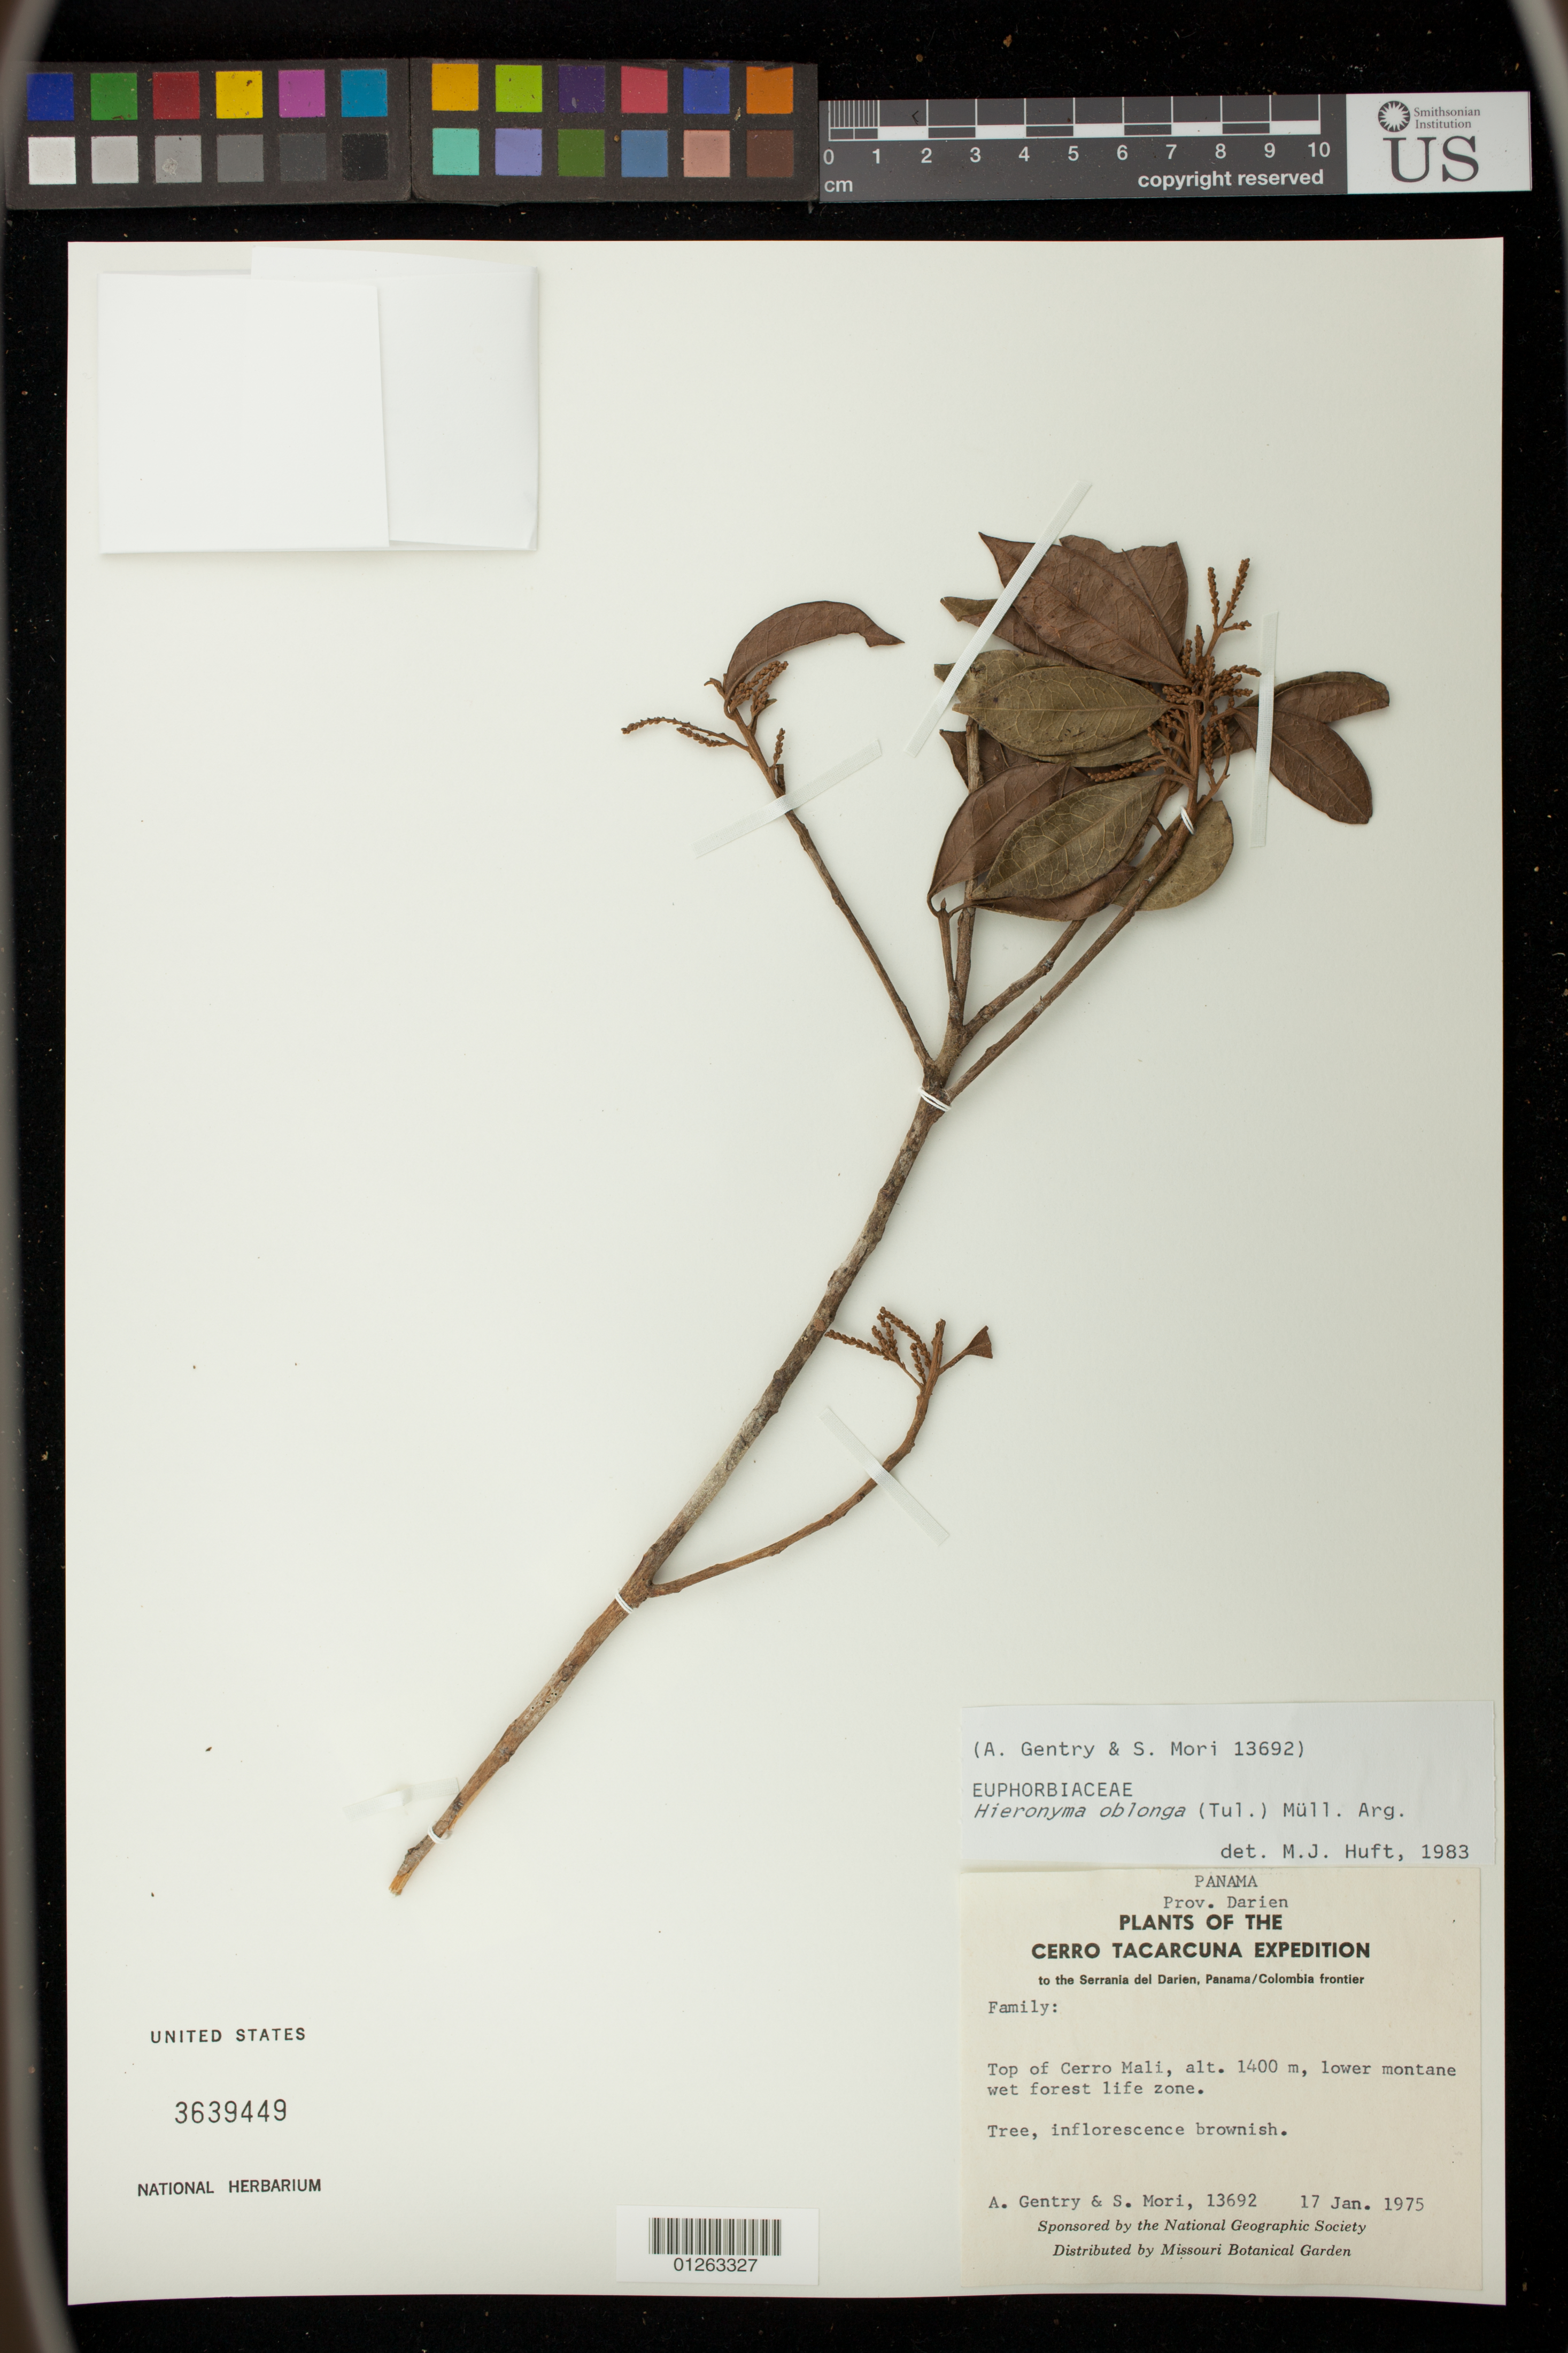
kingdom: Plantae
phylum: Tracheophyta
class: Magnoliopsida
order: Malpighiales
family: Phyllanthaceae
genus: Hieronyma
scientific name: Hieronyma oblonga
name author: (Tul.) Müll. Arg.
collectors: A. Gentry & S. Mori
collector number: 13692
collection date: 1975-01-17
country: Panama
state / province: Darién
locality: Top of Cerro Mali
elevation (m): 1400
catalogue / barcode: US 3639449